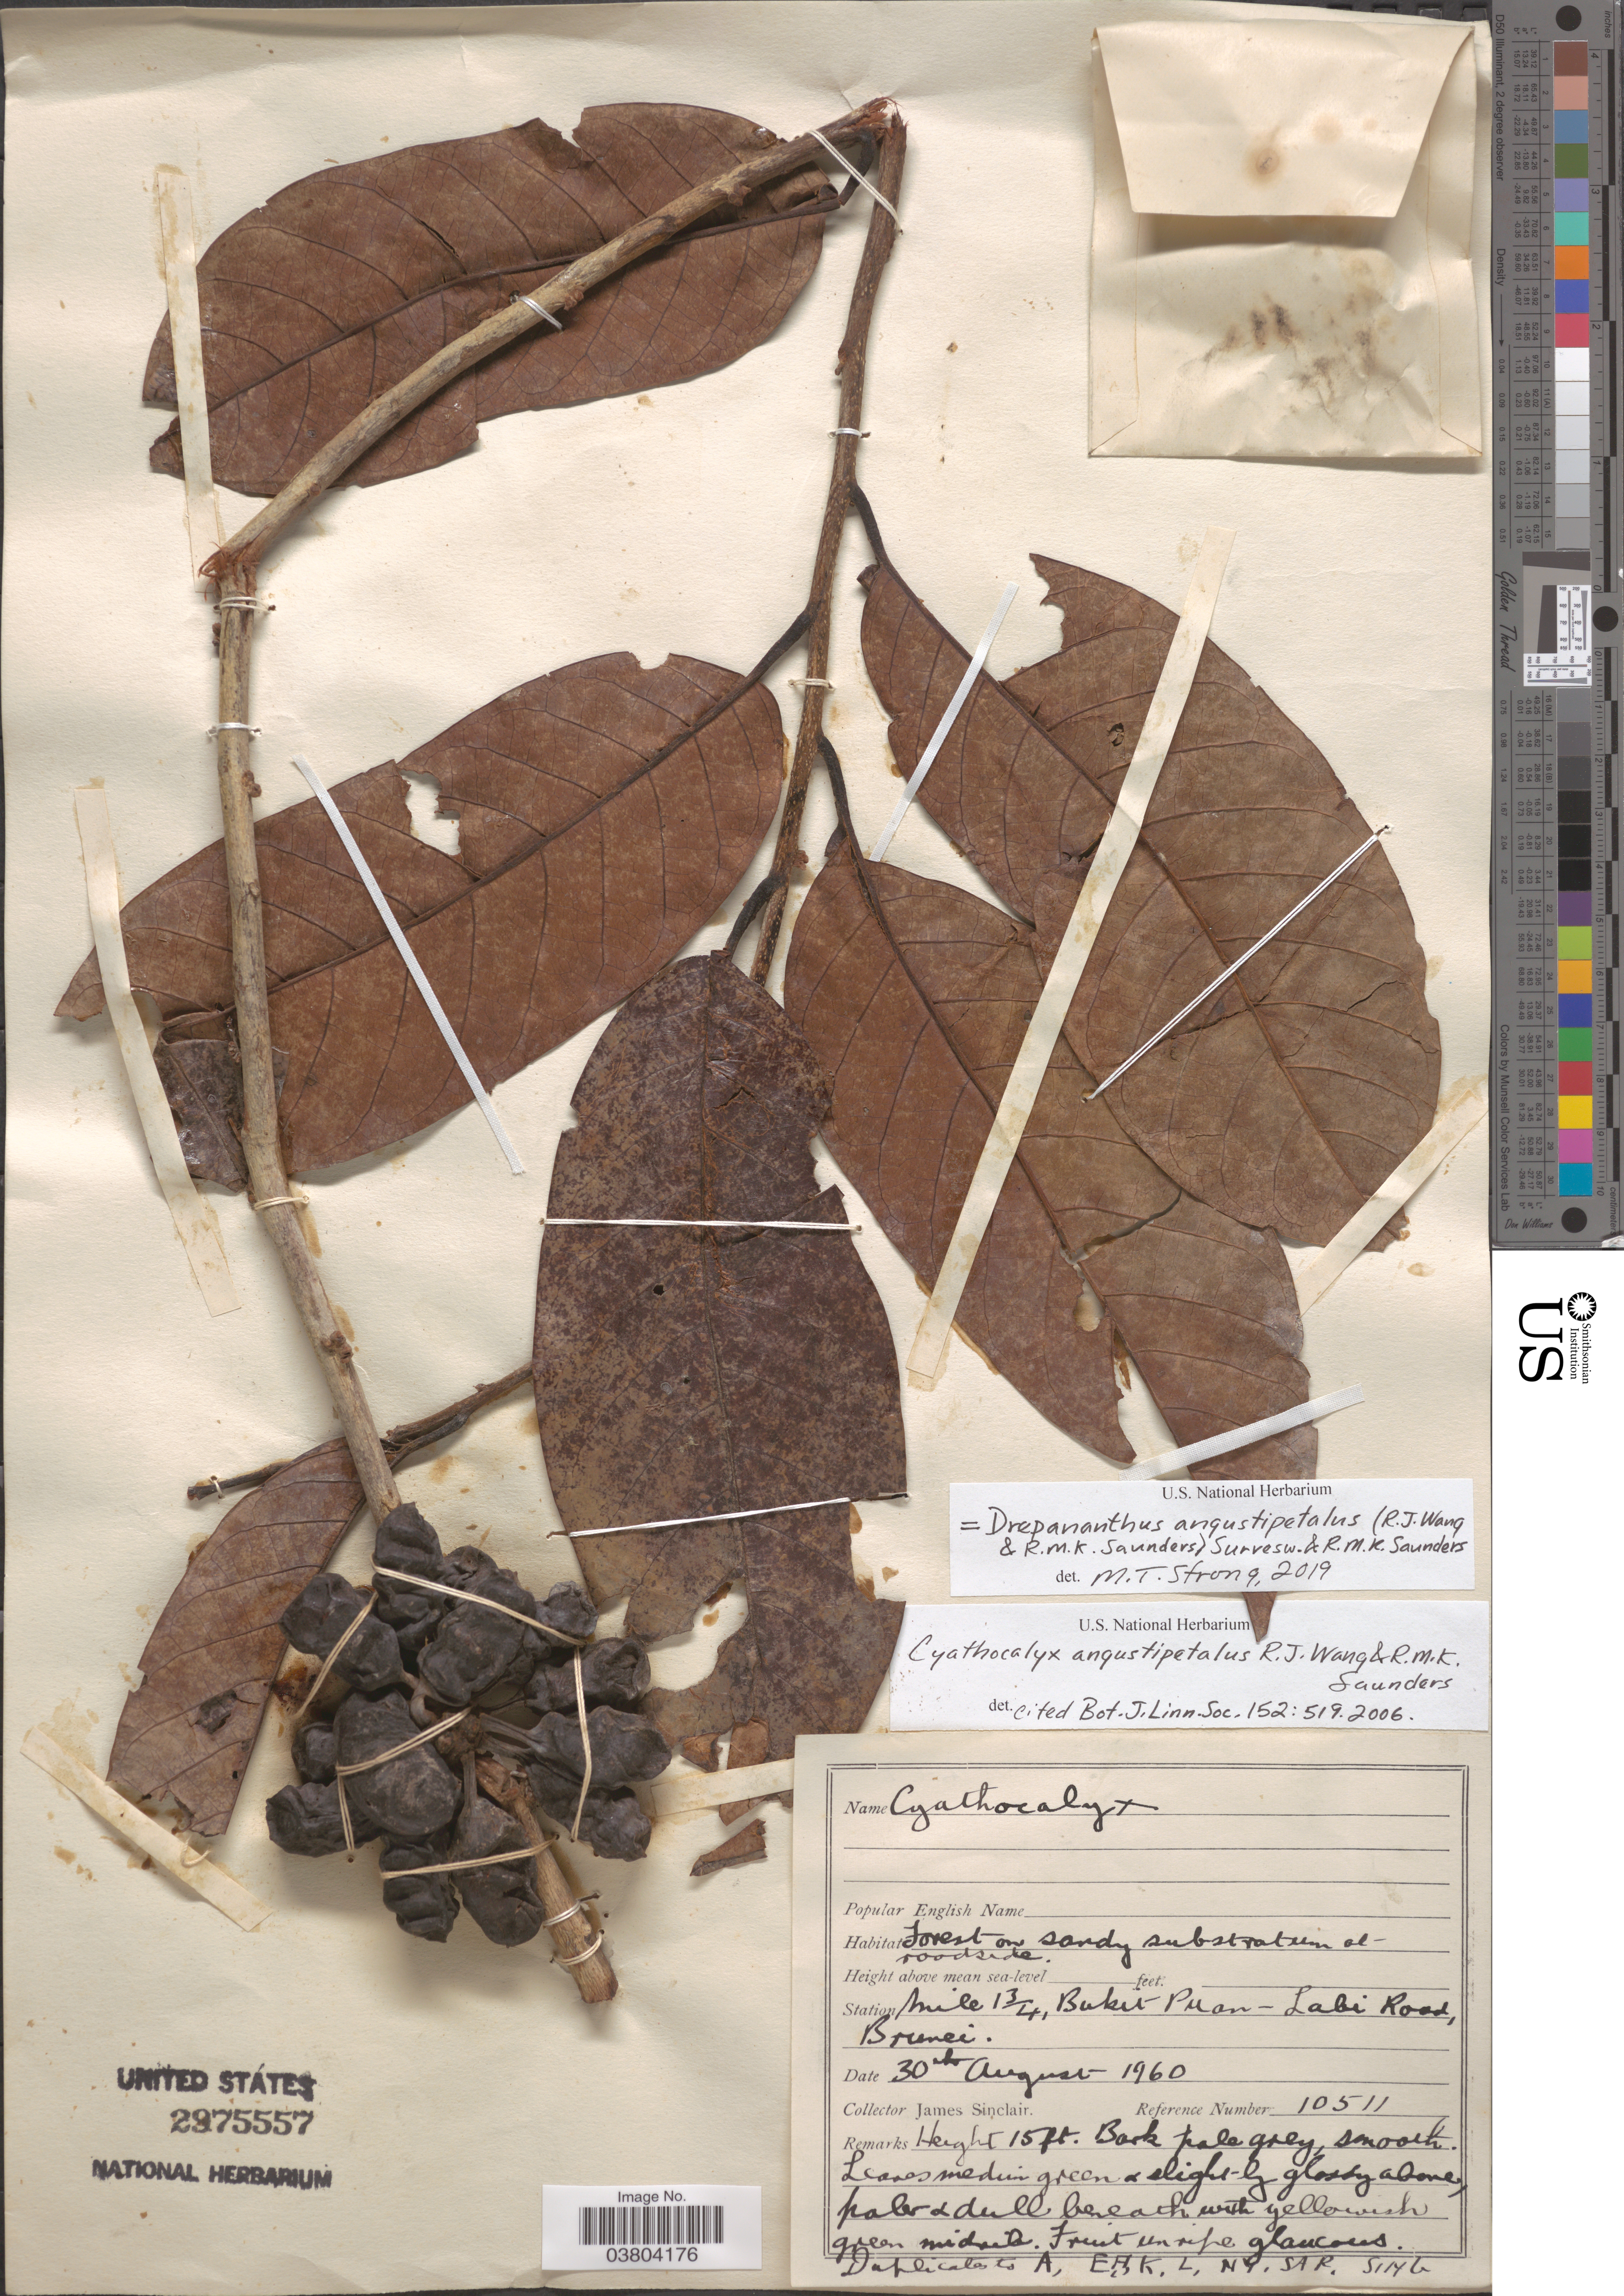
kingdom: Plantae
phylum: Tracheophyta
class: Magnoliopsida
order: Magnoliales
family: Annonaceae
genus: Drepananthus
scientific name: Drepananthus angustipetalus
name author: (R.J. Wang & R.M.K. Saunders) Surveswaran & R.M.K. Saunders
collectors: J. Sinclair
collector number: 10511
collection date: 1960-08-30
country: Brunei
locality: Station Mile 1¾, Bukit Puan-Labi Road.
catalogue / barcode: US 2975557